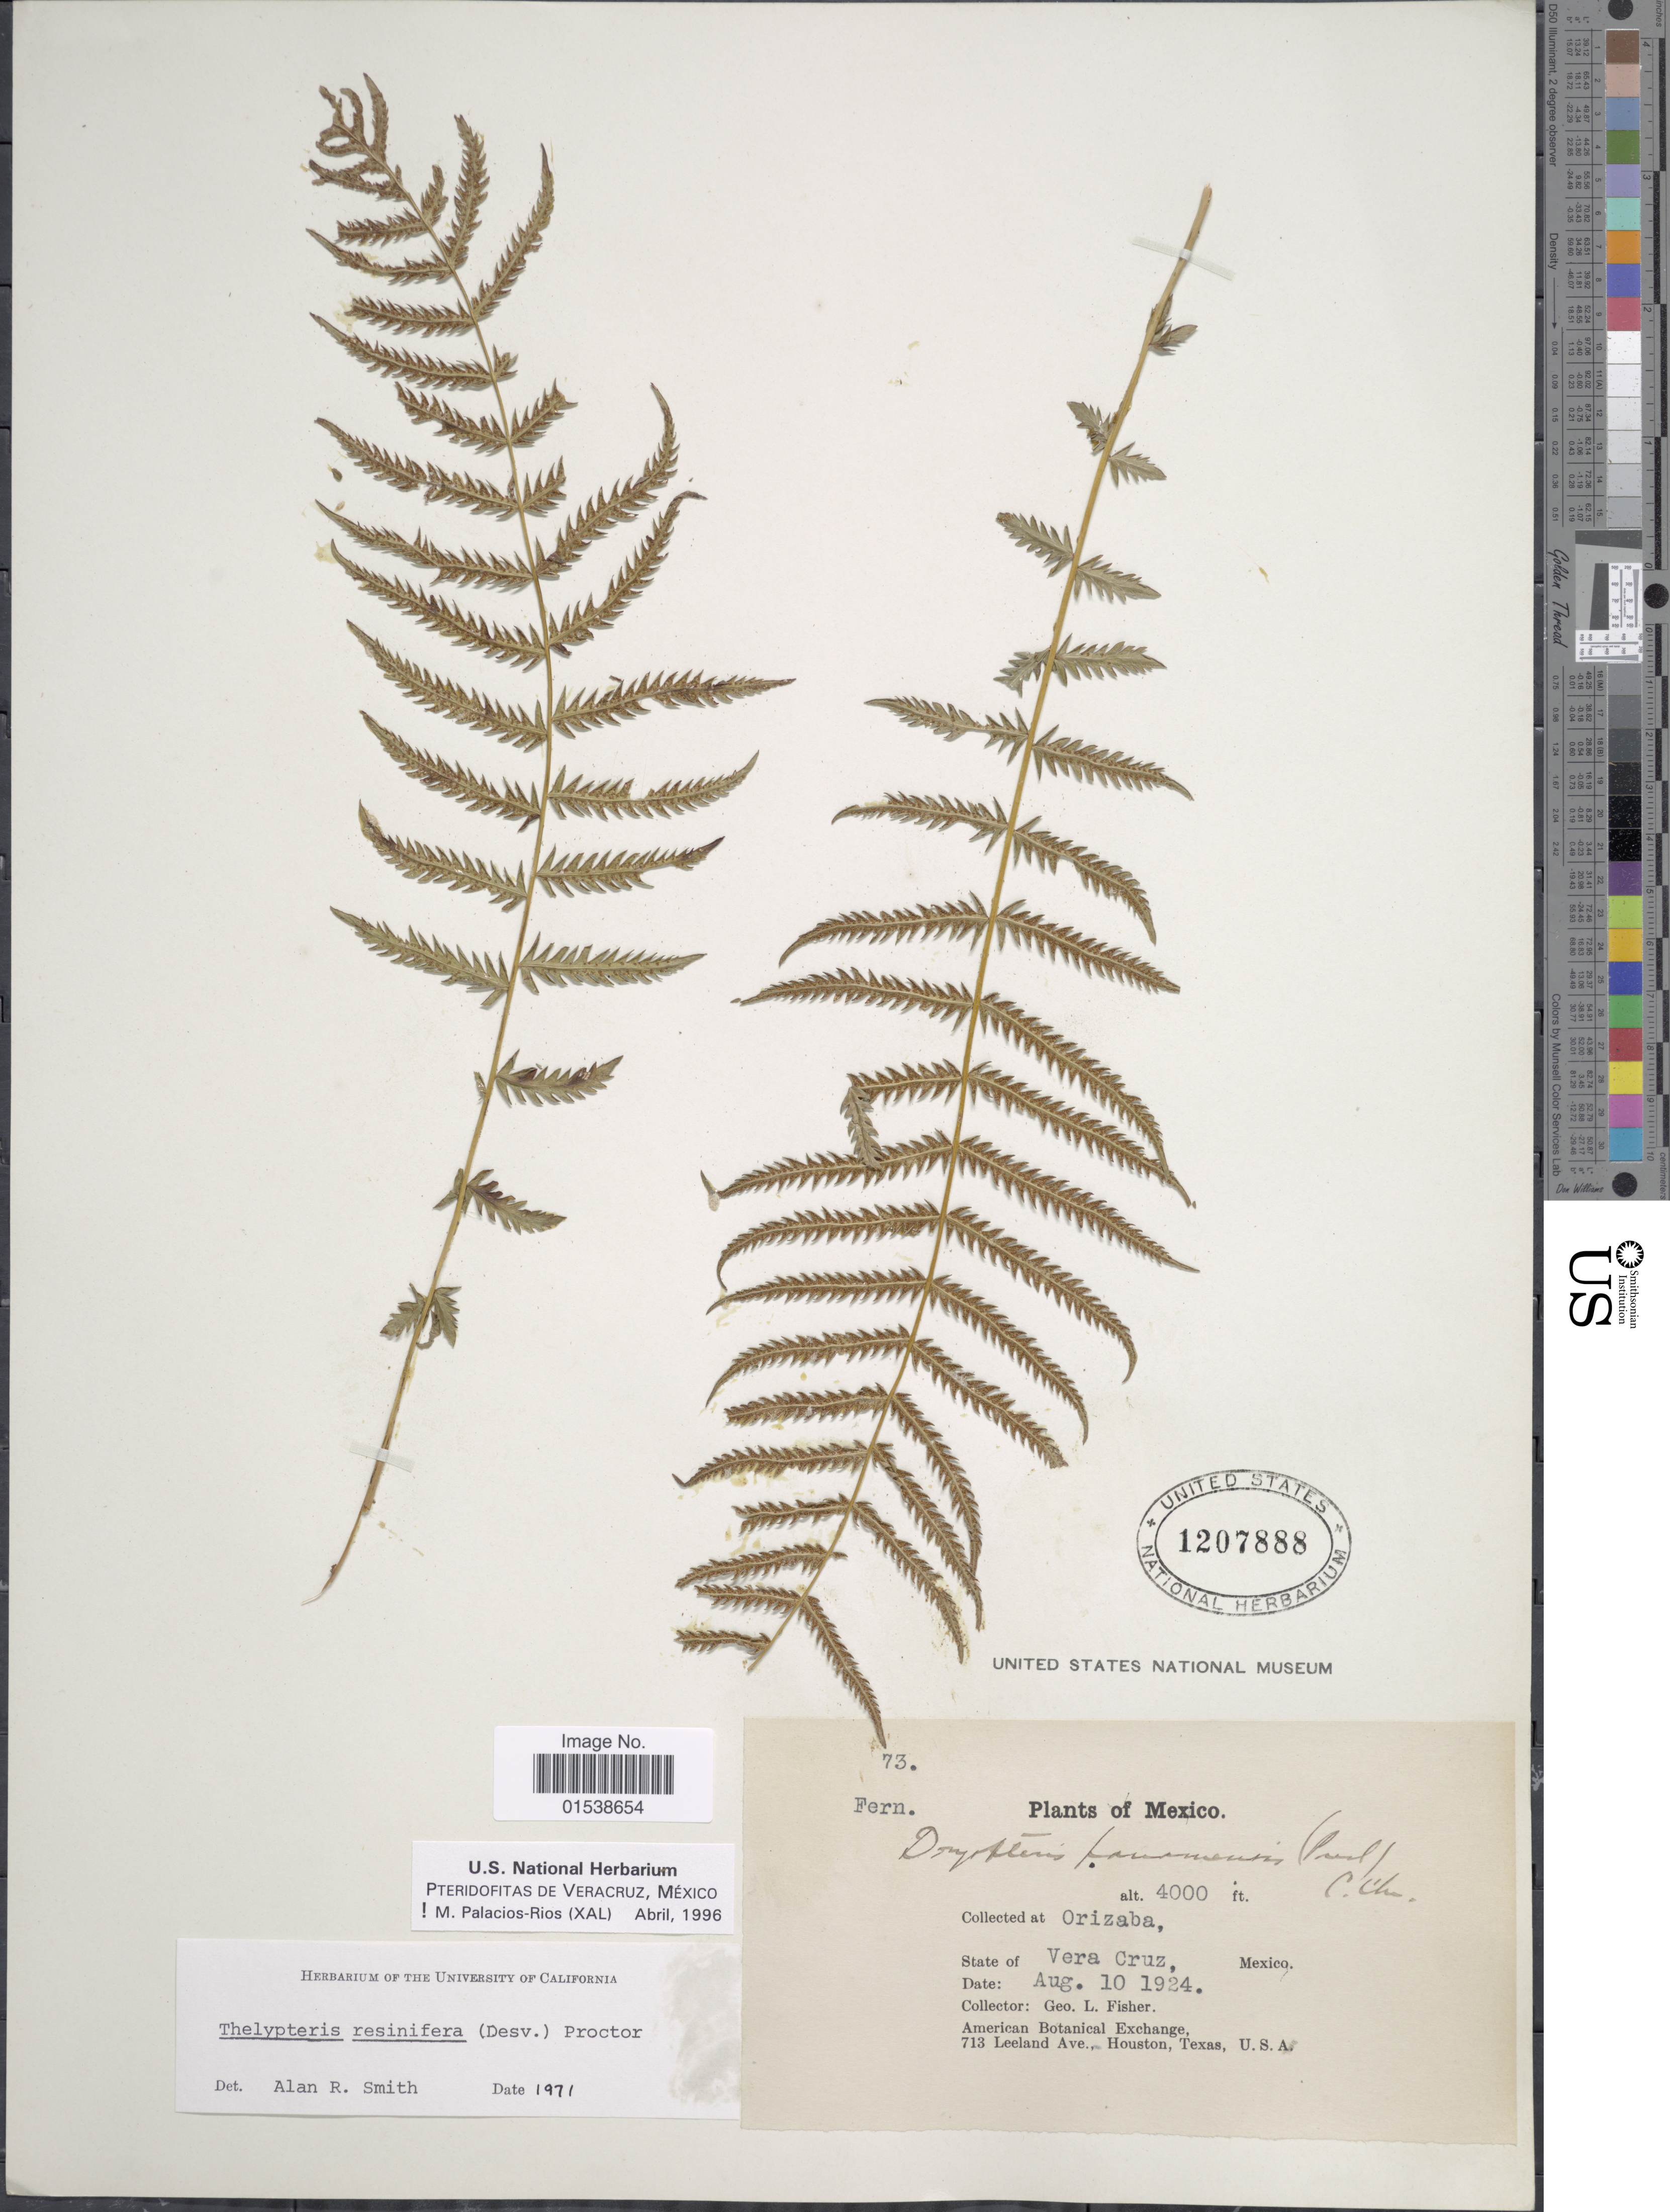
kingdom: Plantae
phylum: Tracheophyta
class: Polypodiopsida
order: Polypodiales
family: Thelypteridaceae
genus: Amauropelta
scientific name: Amauropelta resinifera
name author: (Desv.) Pic. Serm.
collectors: G. L. Fisher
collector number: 73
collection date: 1924-08-10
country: Mexico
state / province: Veracruz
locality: Orizaba, State of Vera Cruz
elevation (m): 1219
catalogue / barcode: US 1207888